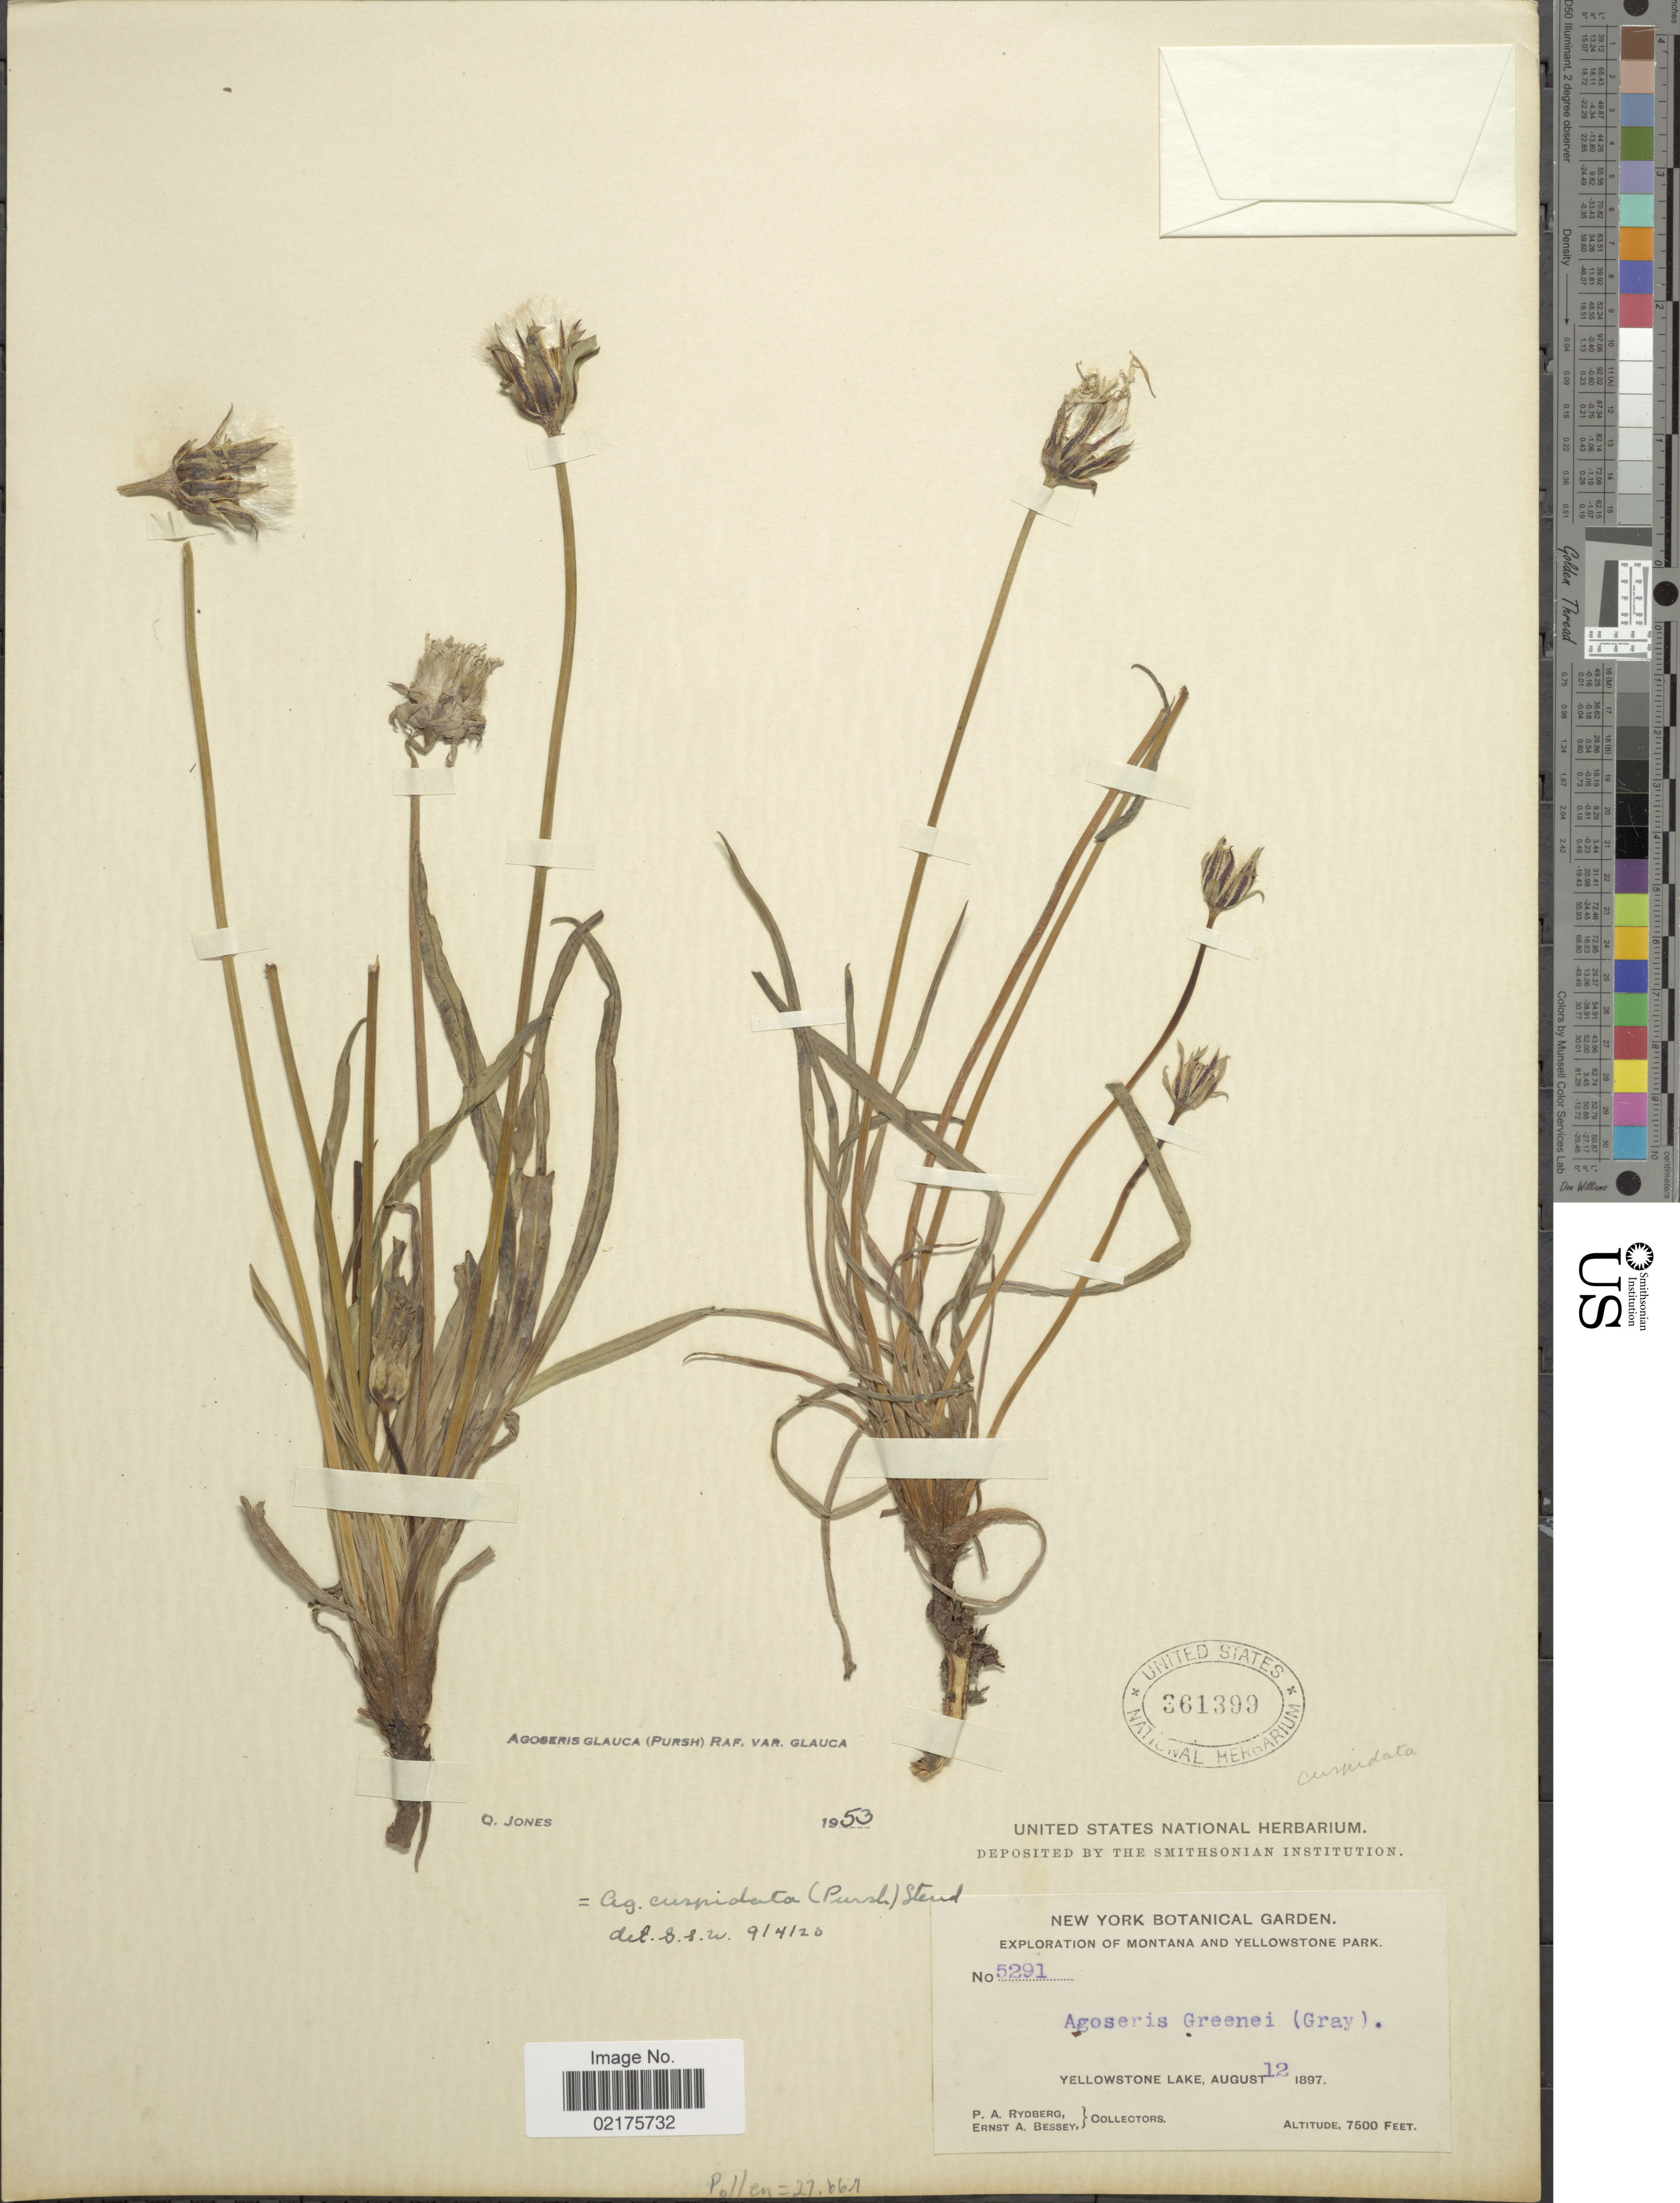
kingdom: Plantae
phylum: Tracheophyta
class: Magnoliopsida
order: Asterales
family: Asteraceae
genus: Agoseris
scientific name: Agoseris glauca var. glauca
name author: (Pursh) Raf.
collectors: P. A. Rydberg & E. A. Bessey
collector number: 5291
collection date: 1897-08-12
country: United States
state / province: Wyoming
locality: Montana and Yellowstone Park, Yellowstone Lake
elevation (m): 2286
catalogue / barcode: US 361399